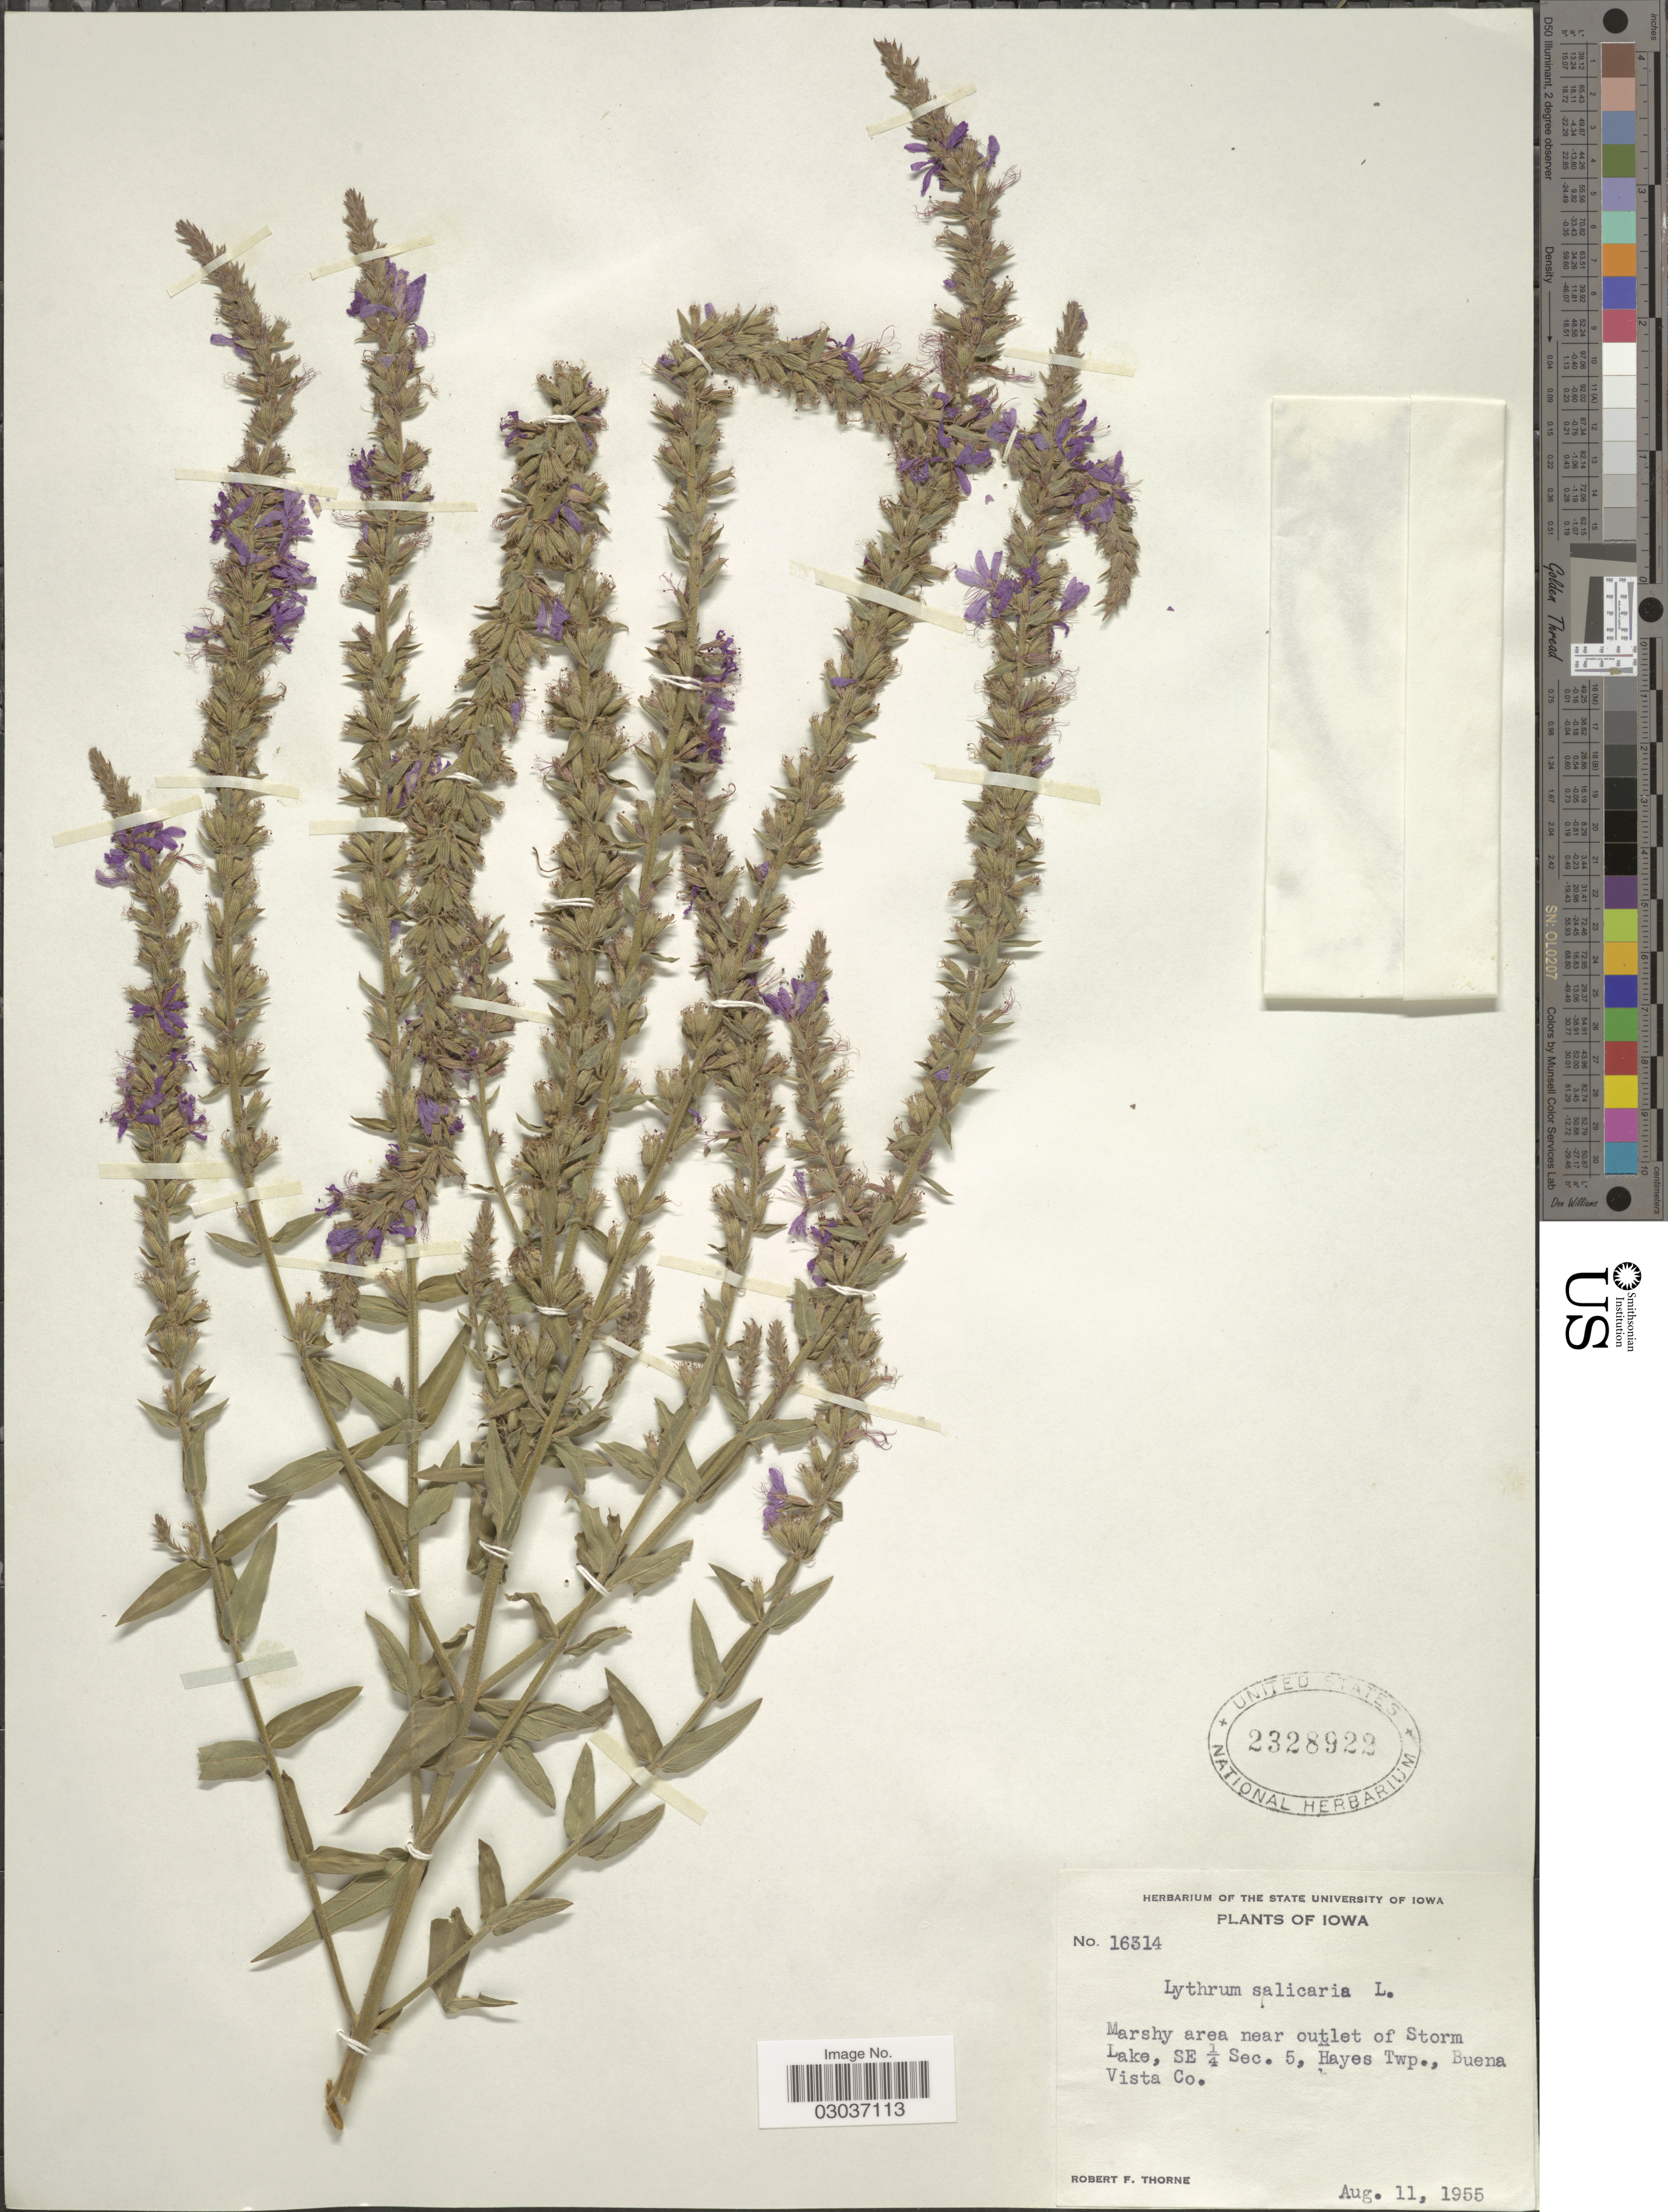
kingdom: Plantae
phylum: Tracheophyta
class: Magnoliopsida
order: Myrtales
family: Lythraceae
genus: Lythrum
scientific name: Lythrum salicaria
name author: L.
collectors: R. F. Thorne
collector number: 16314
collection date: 1955-08-11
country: United States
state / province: Iowa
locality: Marshy area near outlet of Storm Lake, SE ¼ Sec. 5, Hayes Twp., Buena Vista Co.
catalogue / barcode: US 2328922